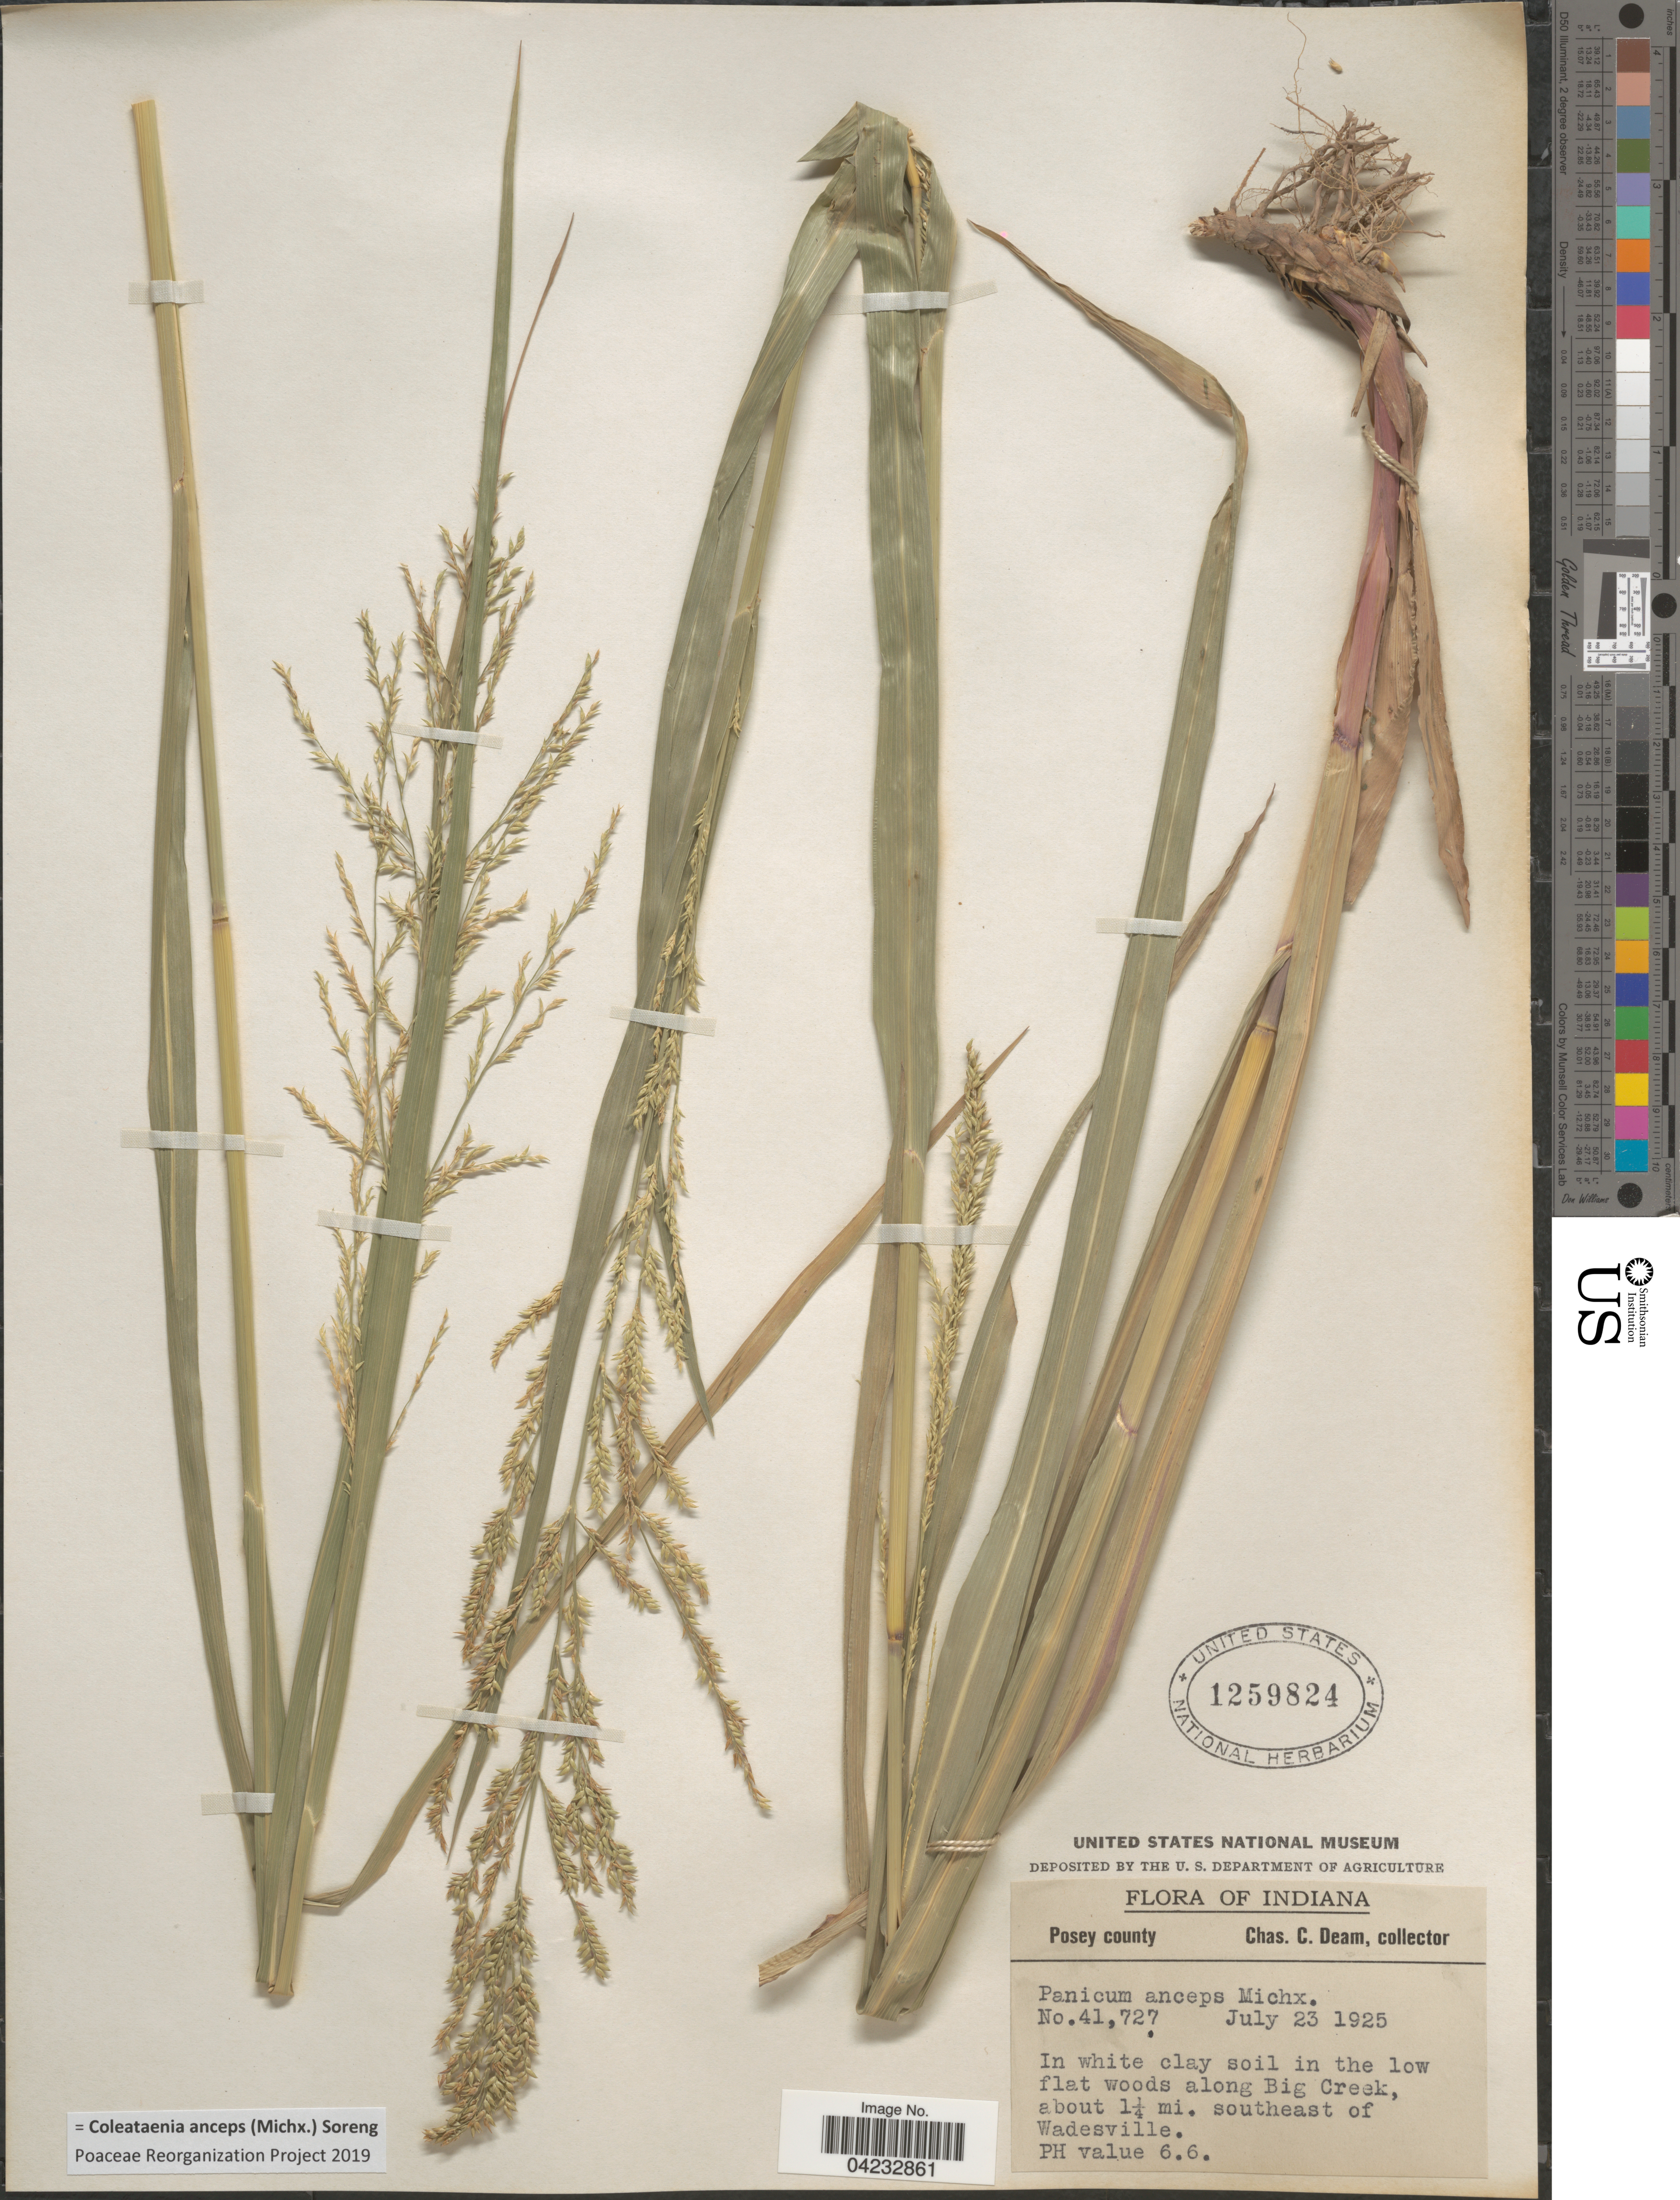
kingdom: Plantae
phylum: Tracheophyta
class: Liliopsida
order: Poales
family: Poaceae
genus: Coleataenia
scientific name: Coleataenia anceps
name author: (Michx.) Soreng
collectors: C. C. Deam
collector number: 41727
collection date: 1925-07-23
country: United States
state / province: Indiana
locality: Posey county. In white clay soil in the low flat woods along Big Creek, about 1¼ mi. southeast of Wadesville.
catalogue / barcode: US 1259824